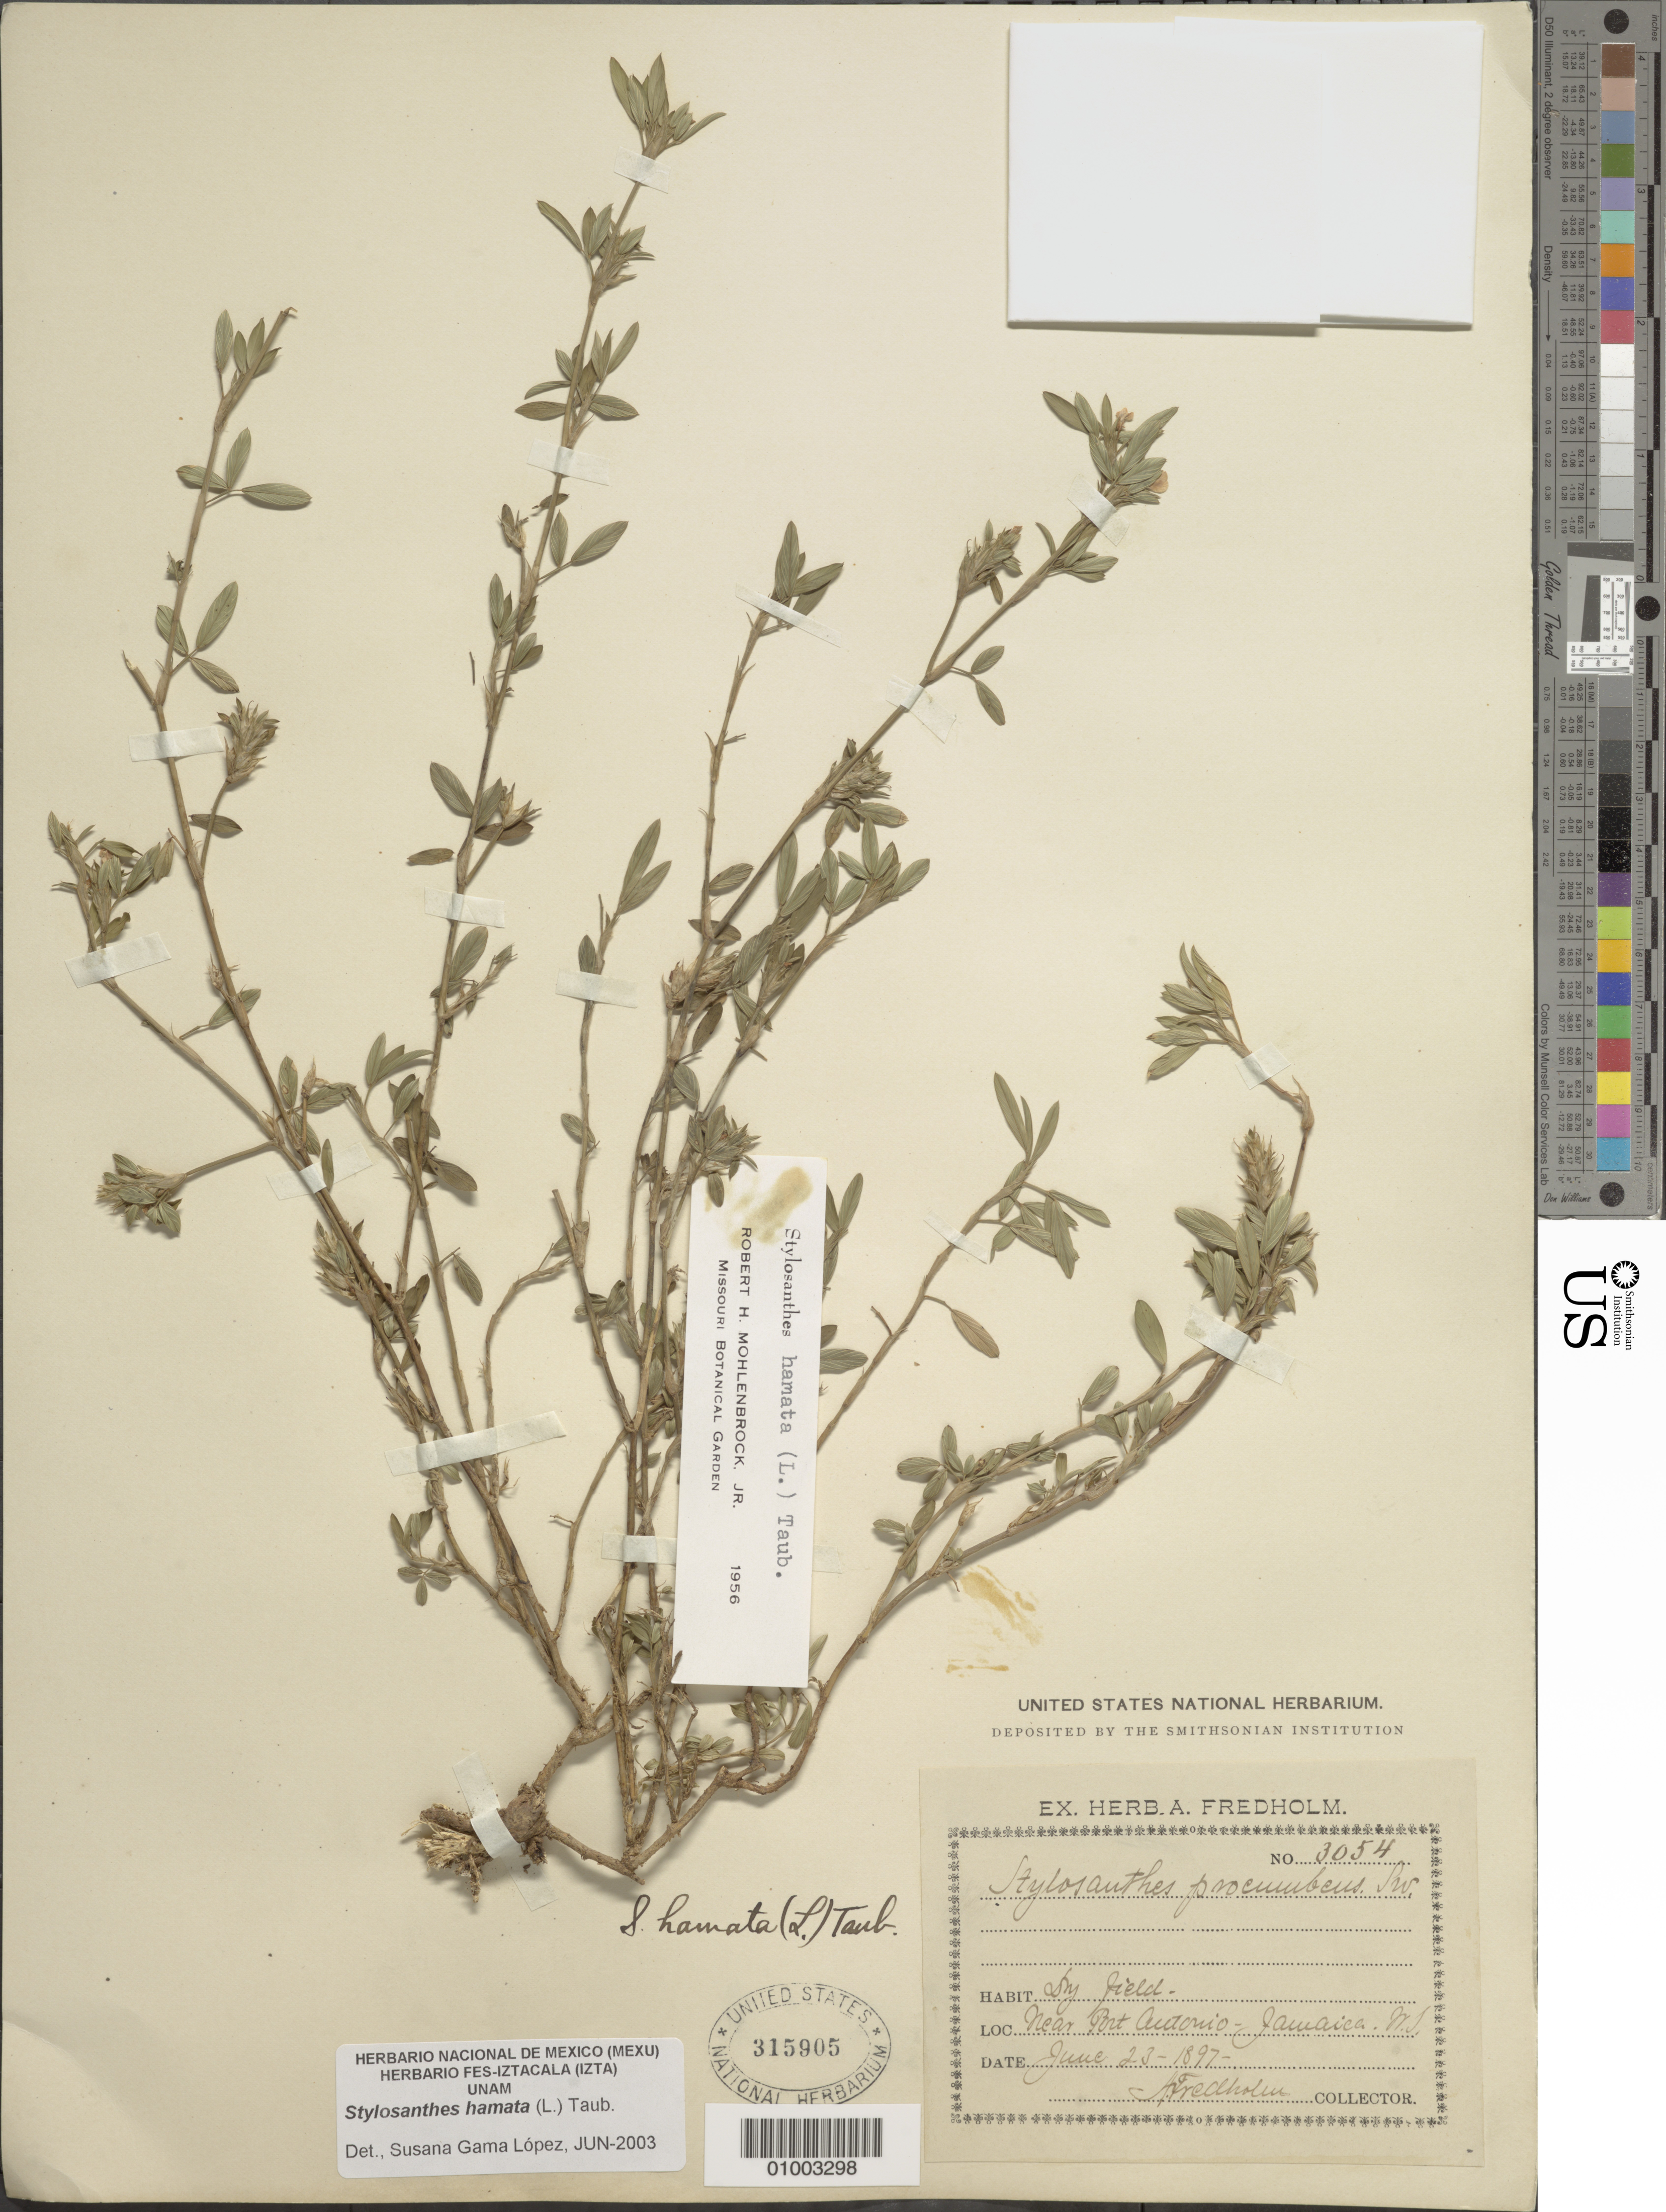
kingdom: Plantae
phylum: Tracheophyta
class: Magnoliopsida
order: Fabales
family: Fabaceae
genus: Stylosanthes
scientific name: Stylosanthes hamata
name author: (L.) Taub.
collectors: A. Fredholm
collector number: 3054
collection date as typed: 23 Jun 1897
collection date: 1897-06-23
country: Jamaica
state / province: Portland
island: Jamaica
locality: Near Port Antonio, dry field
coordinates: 0 N, 0 E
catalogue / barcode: US 315905